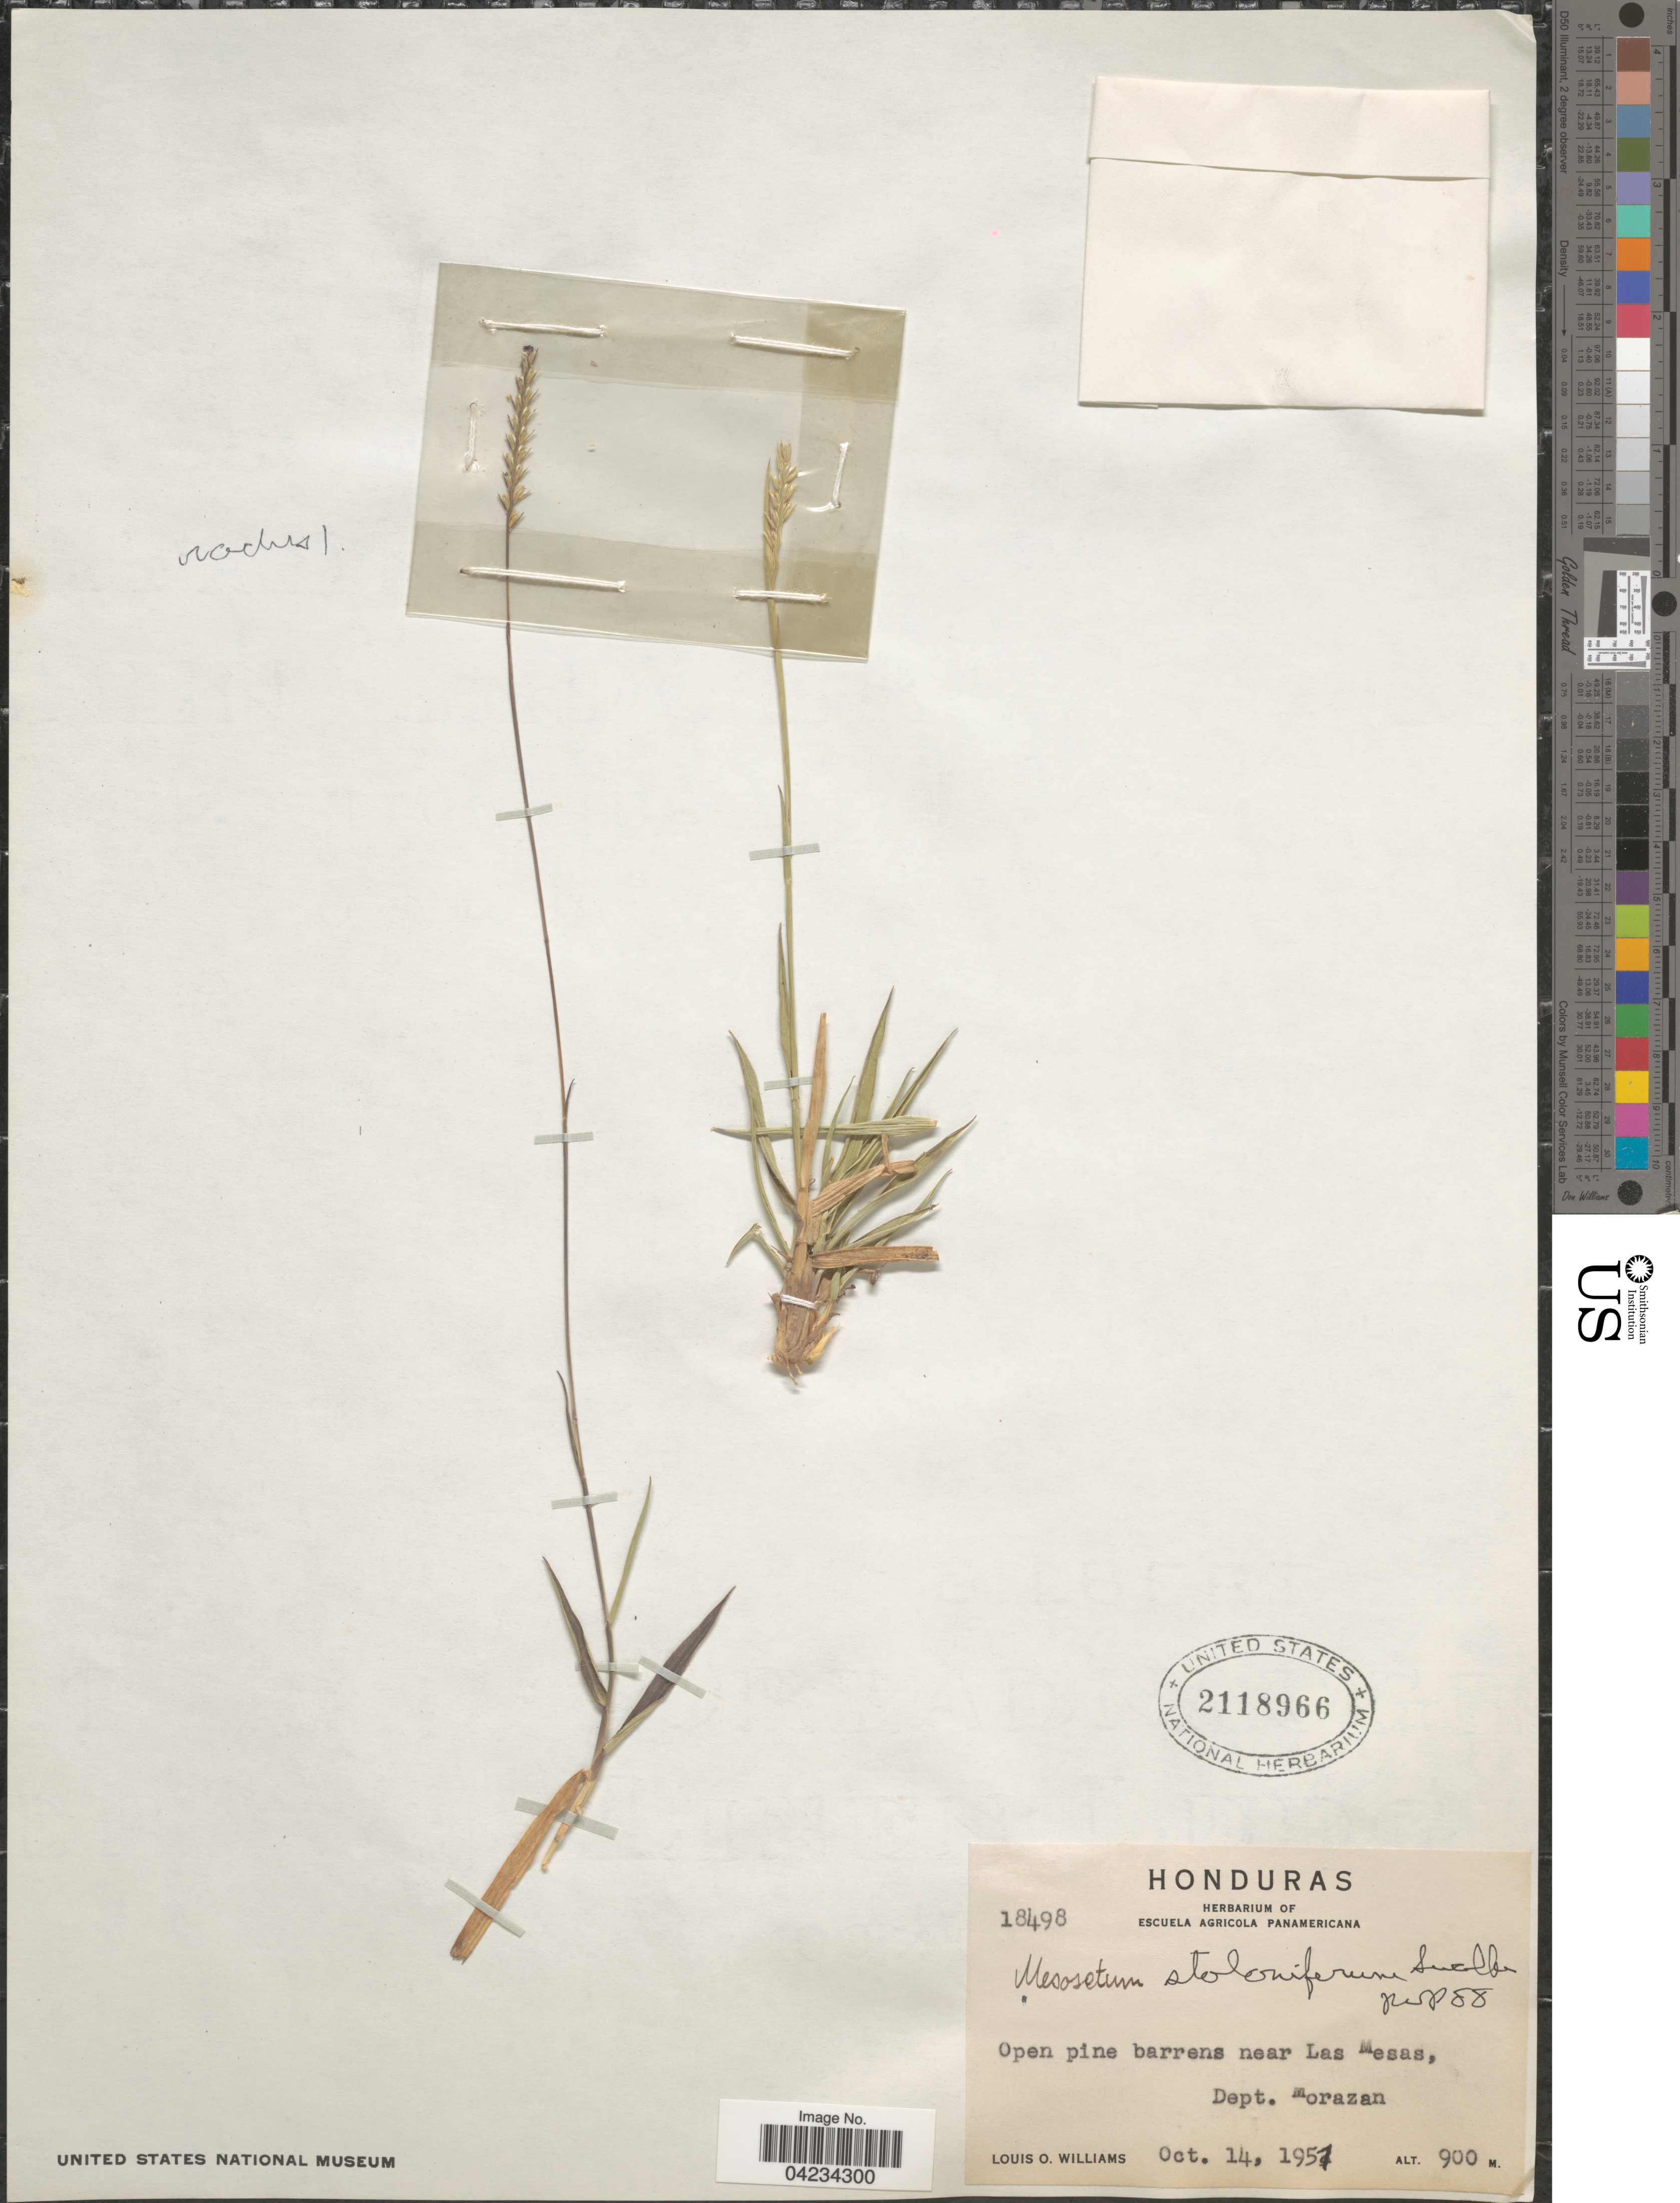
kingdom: Plantae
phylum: Tracheophyta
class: Liliopsida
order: Poales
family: Poaceae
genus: Mesosetum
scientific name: Mesosetum stoloniferum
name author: Swallen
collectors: L. O. Williams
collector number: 18498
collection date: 1957-10-14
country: Honduras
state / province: Fco. Morazán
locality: Near Las Mesas, Dept. Morazan.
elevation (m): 900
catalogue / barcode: US 2118966